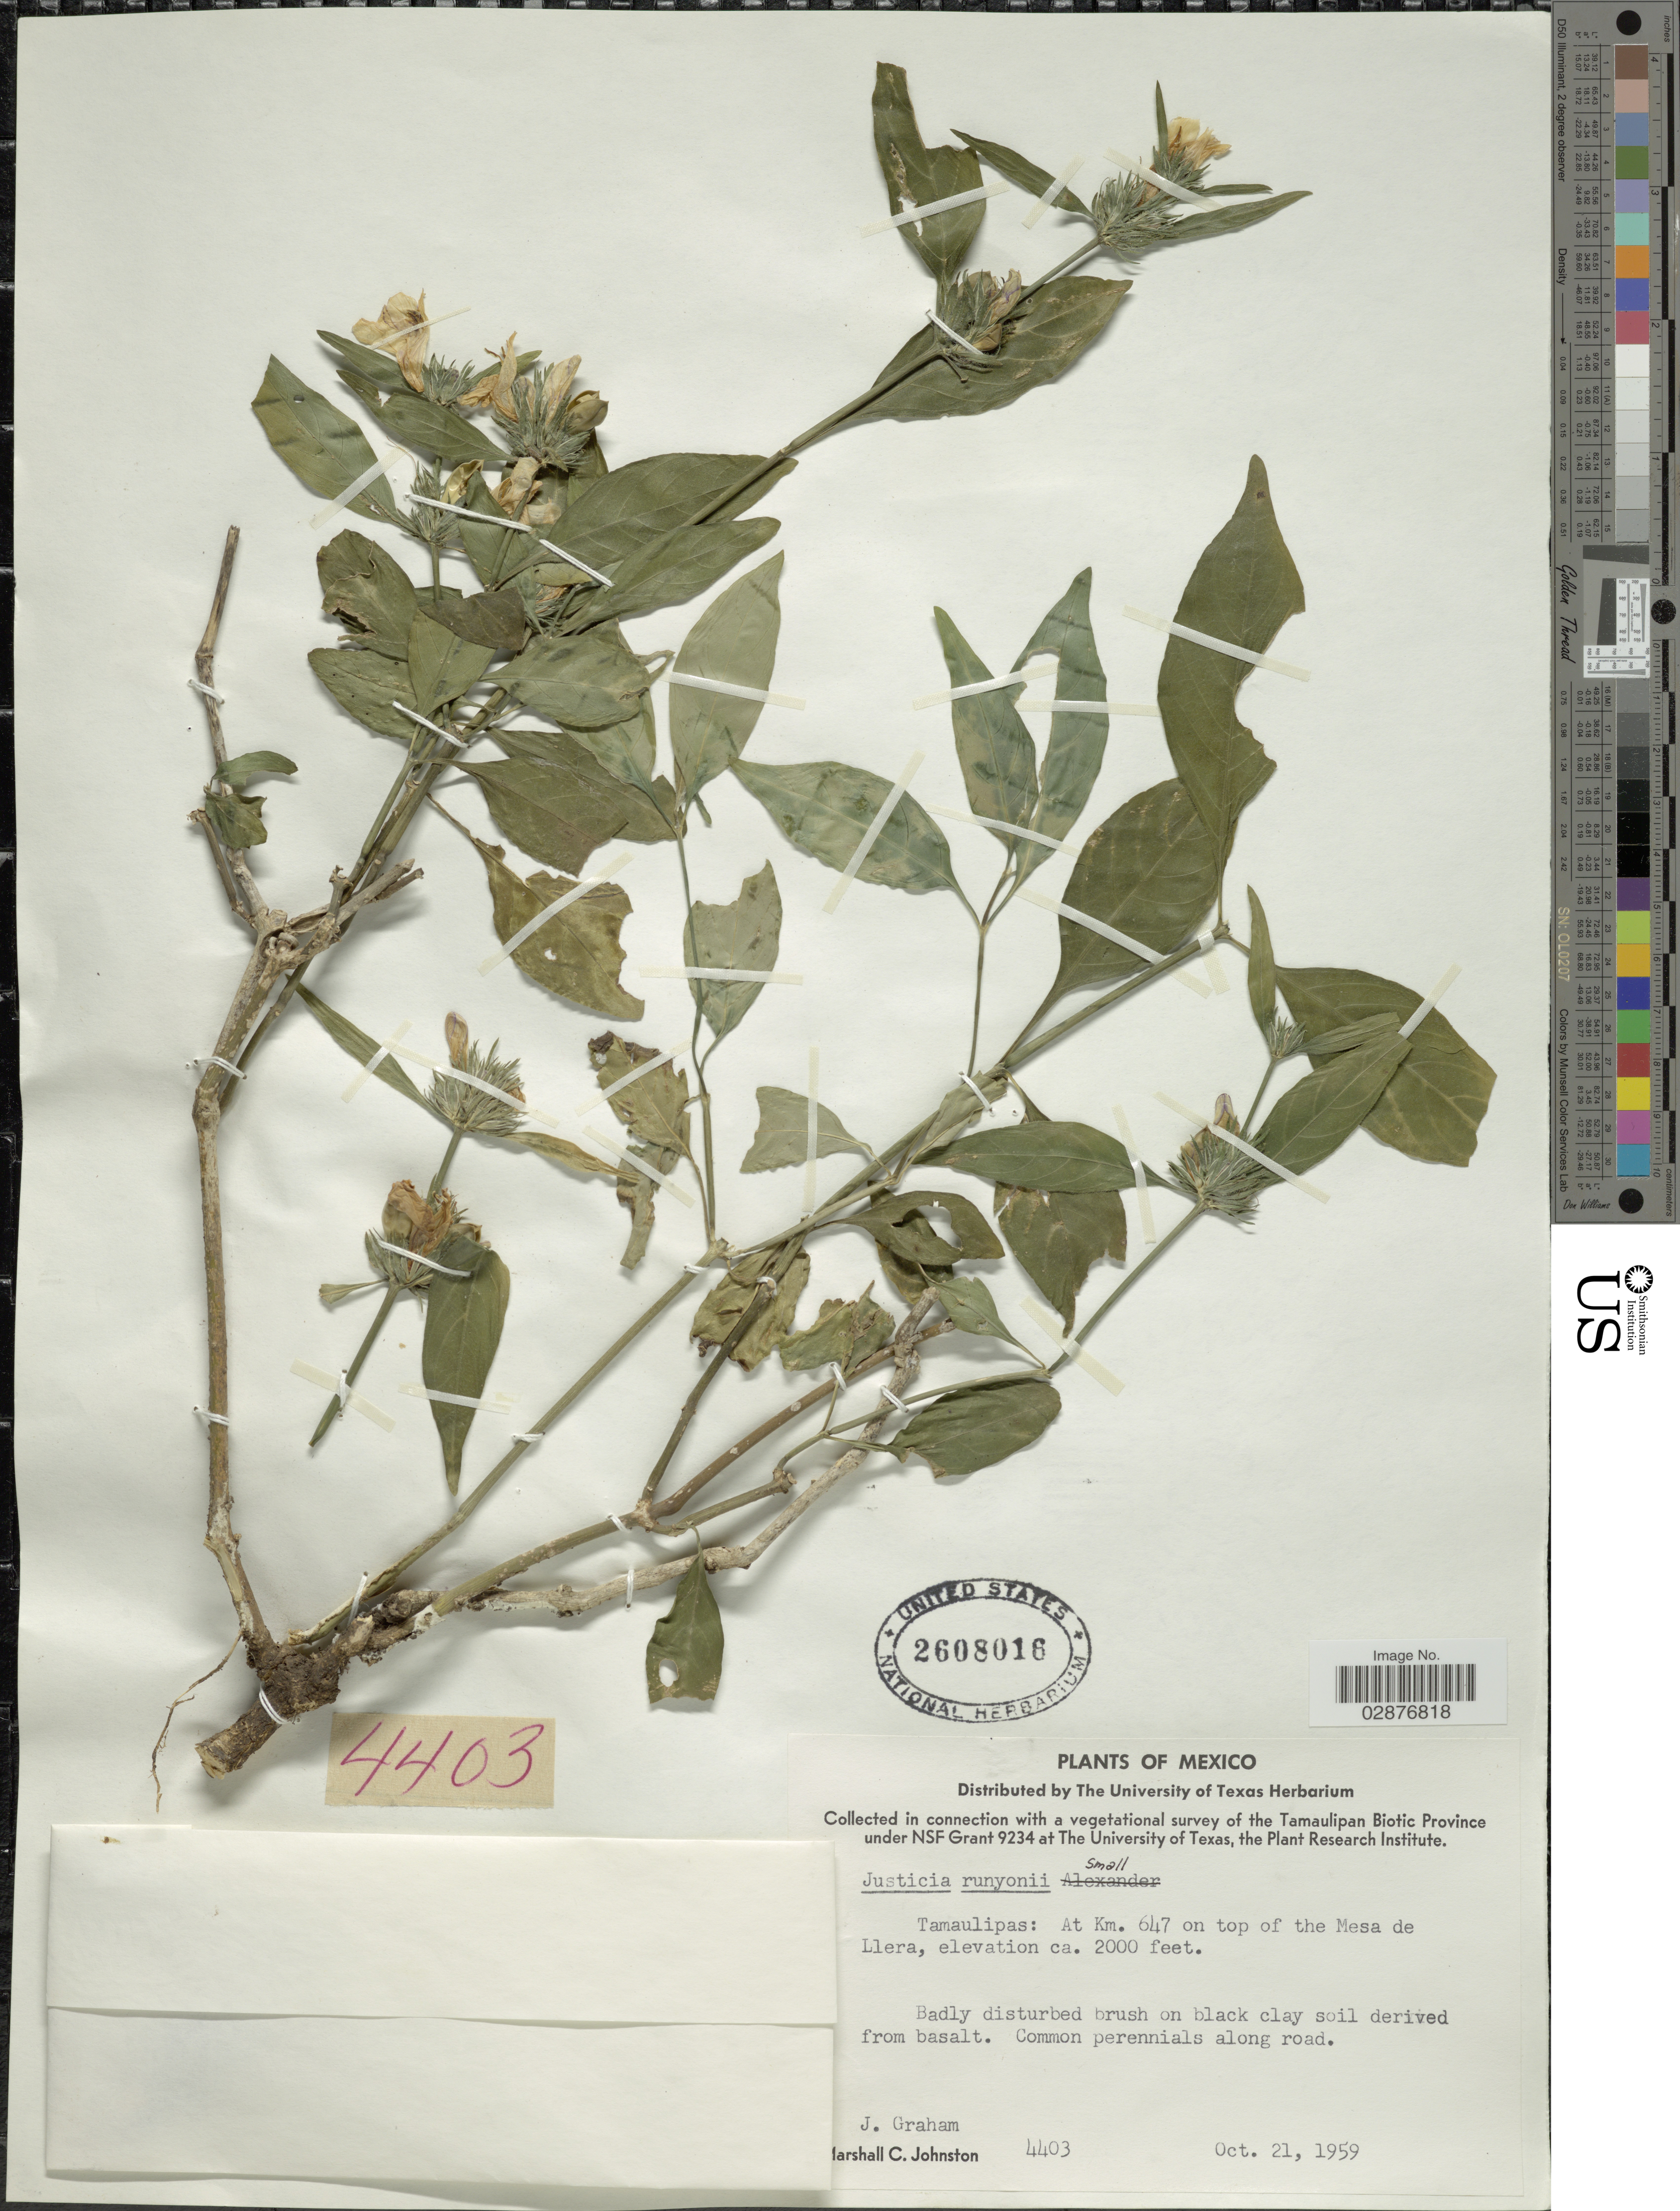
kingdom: Plantae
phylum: Tracheophyta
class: Magnoliopsida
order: Lamiales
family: Acanthaceae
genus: Justicia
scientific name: Justicia runyonii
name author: Small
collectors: J. Graham & M. Johnston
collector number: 4403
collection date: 1959-10-21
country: Mexico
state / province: Tamaulipas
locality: At Km. 647 on top of the Mesa de Llera.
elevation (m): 610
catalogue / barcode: US 2608016